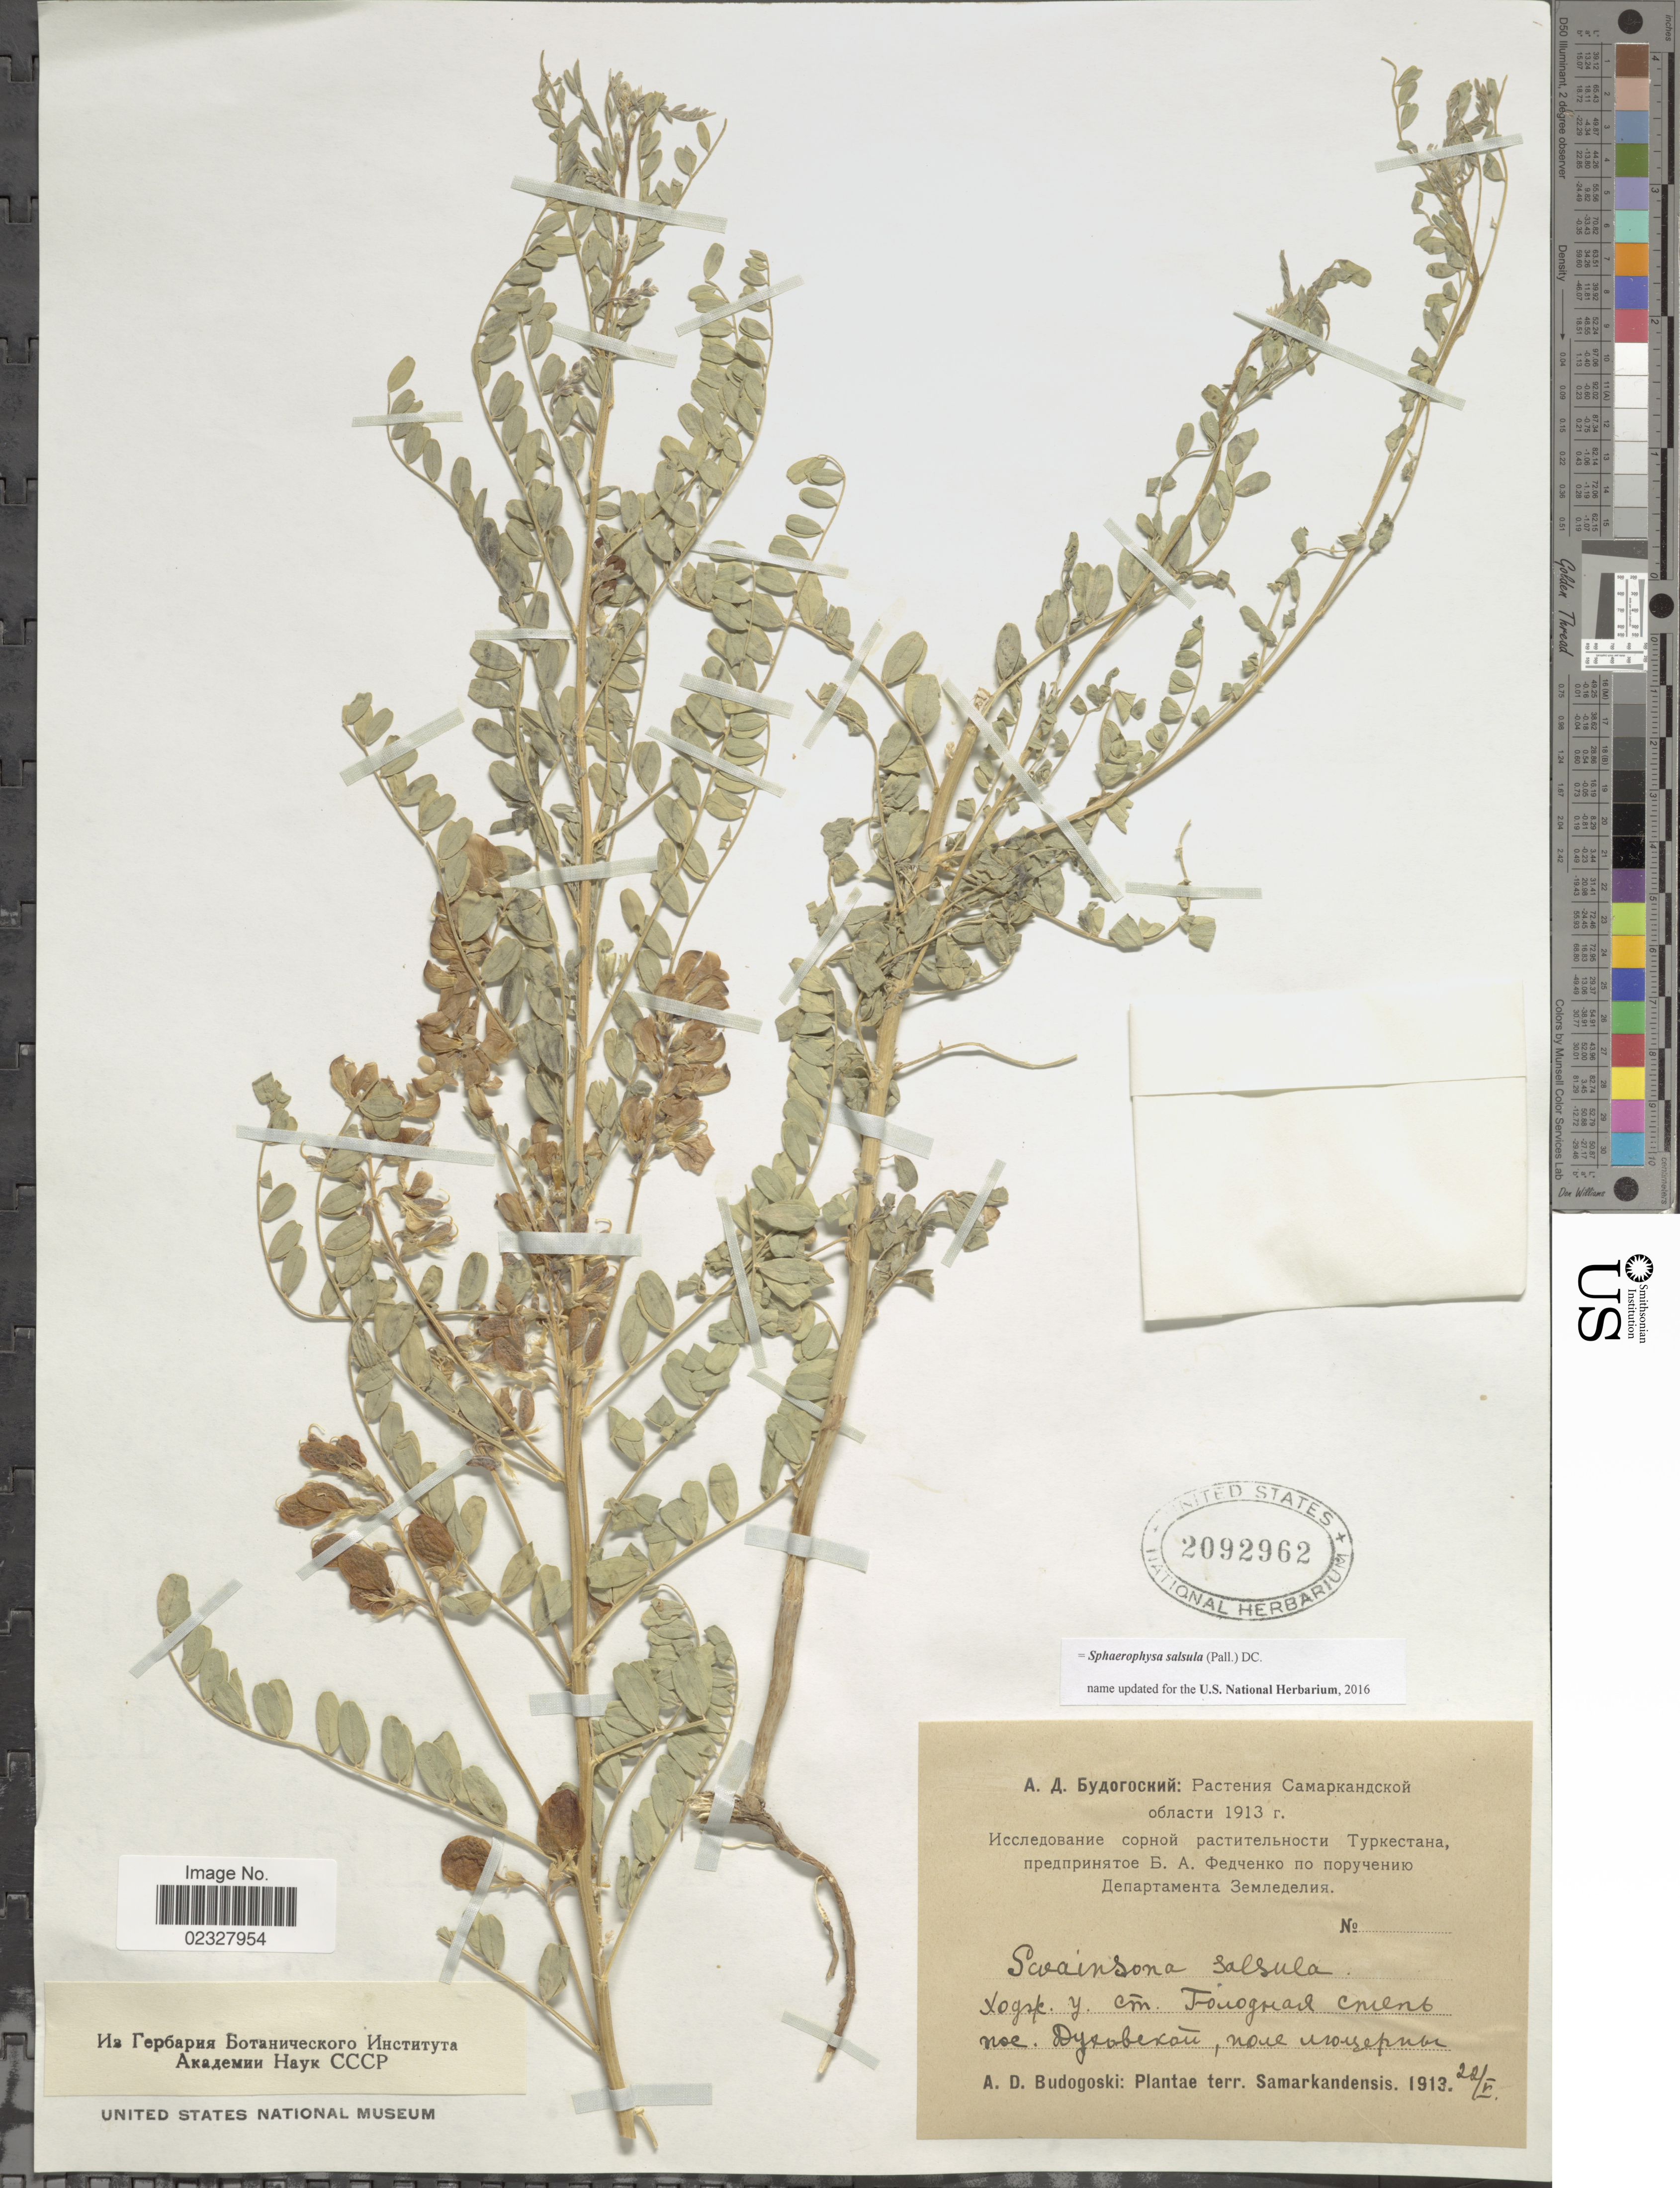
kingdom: Plantae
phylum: Tracheophyta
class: Magnoliopsida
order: Fabales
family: Fabaceae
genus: Sphaerophysa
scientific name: Sphaerophysa salsula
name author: (Pall.) DC.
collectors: A. Budogoski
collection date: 1913-05-22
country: Uzbekistan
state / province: Samarqand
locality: Khodzh, near rail road station Golodnaya Steppe, village Dukhovskoy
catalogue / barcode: US 2092962